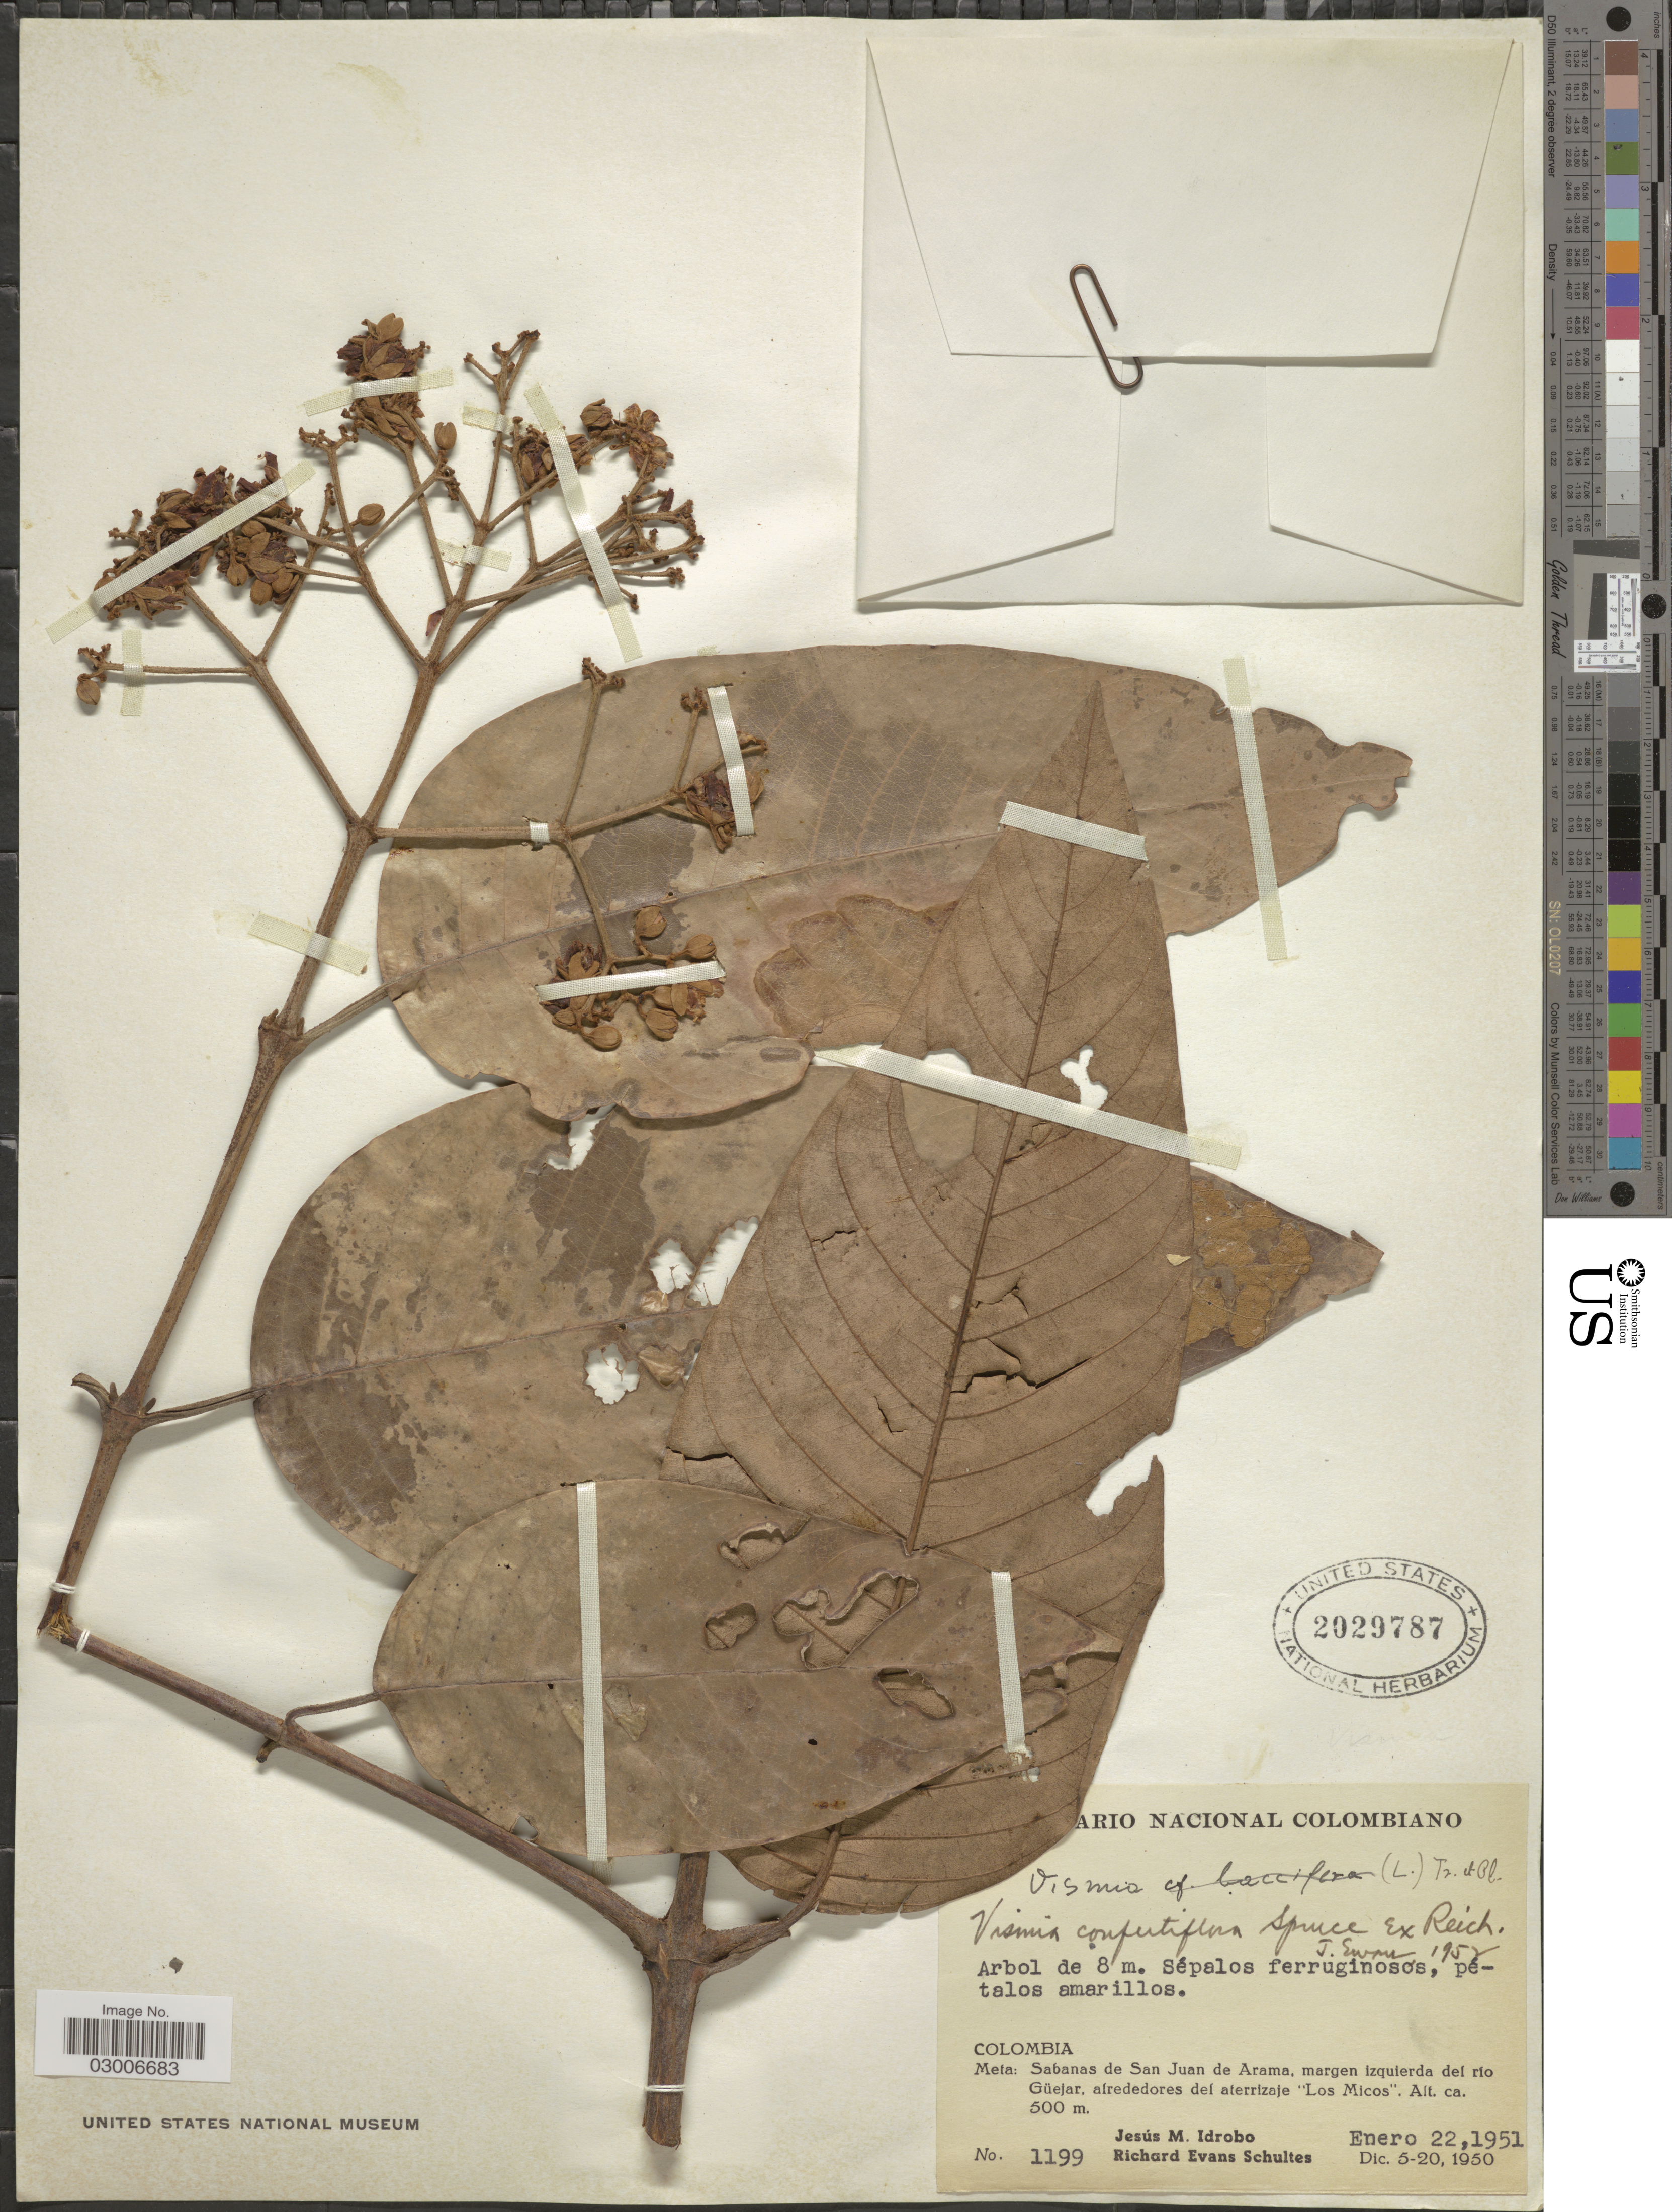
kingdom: Plantae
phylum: Tracheophyta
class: Magnoliopsida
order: Malpighiales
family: Hypericaceae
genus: Vismia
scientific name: Vismia confertiflora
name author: Spruce ex Reichardt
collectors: J. M. Idrobo & R. E. Schultes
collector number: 1199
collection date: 1950-12-05/1951-01-22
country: Colombia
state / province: Meta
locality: Sabanas de San Juan de Arama, margen izquierda del río Güejar, alrededores del aterrizaje "Los Micos".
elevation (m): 500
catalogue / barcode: US 2029787